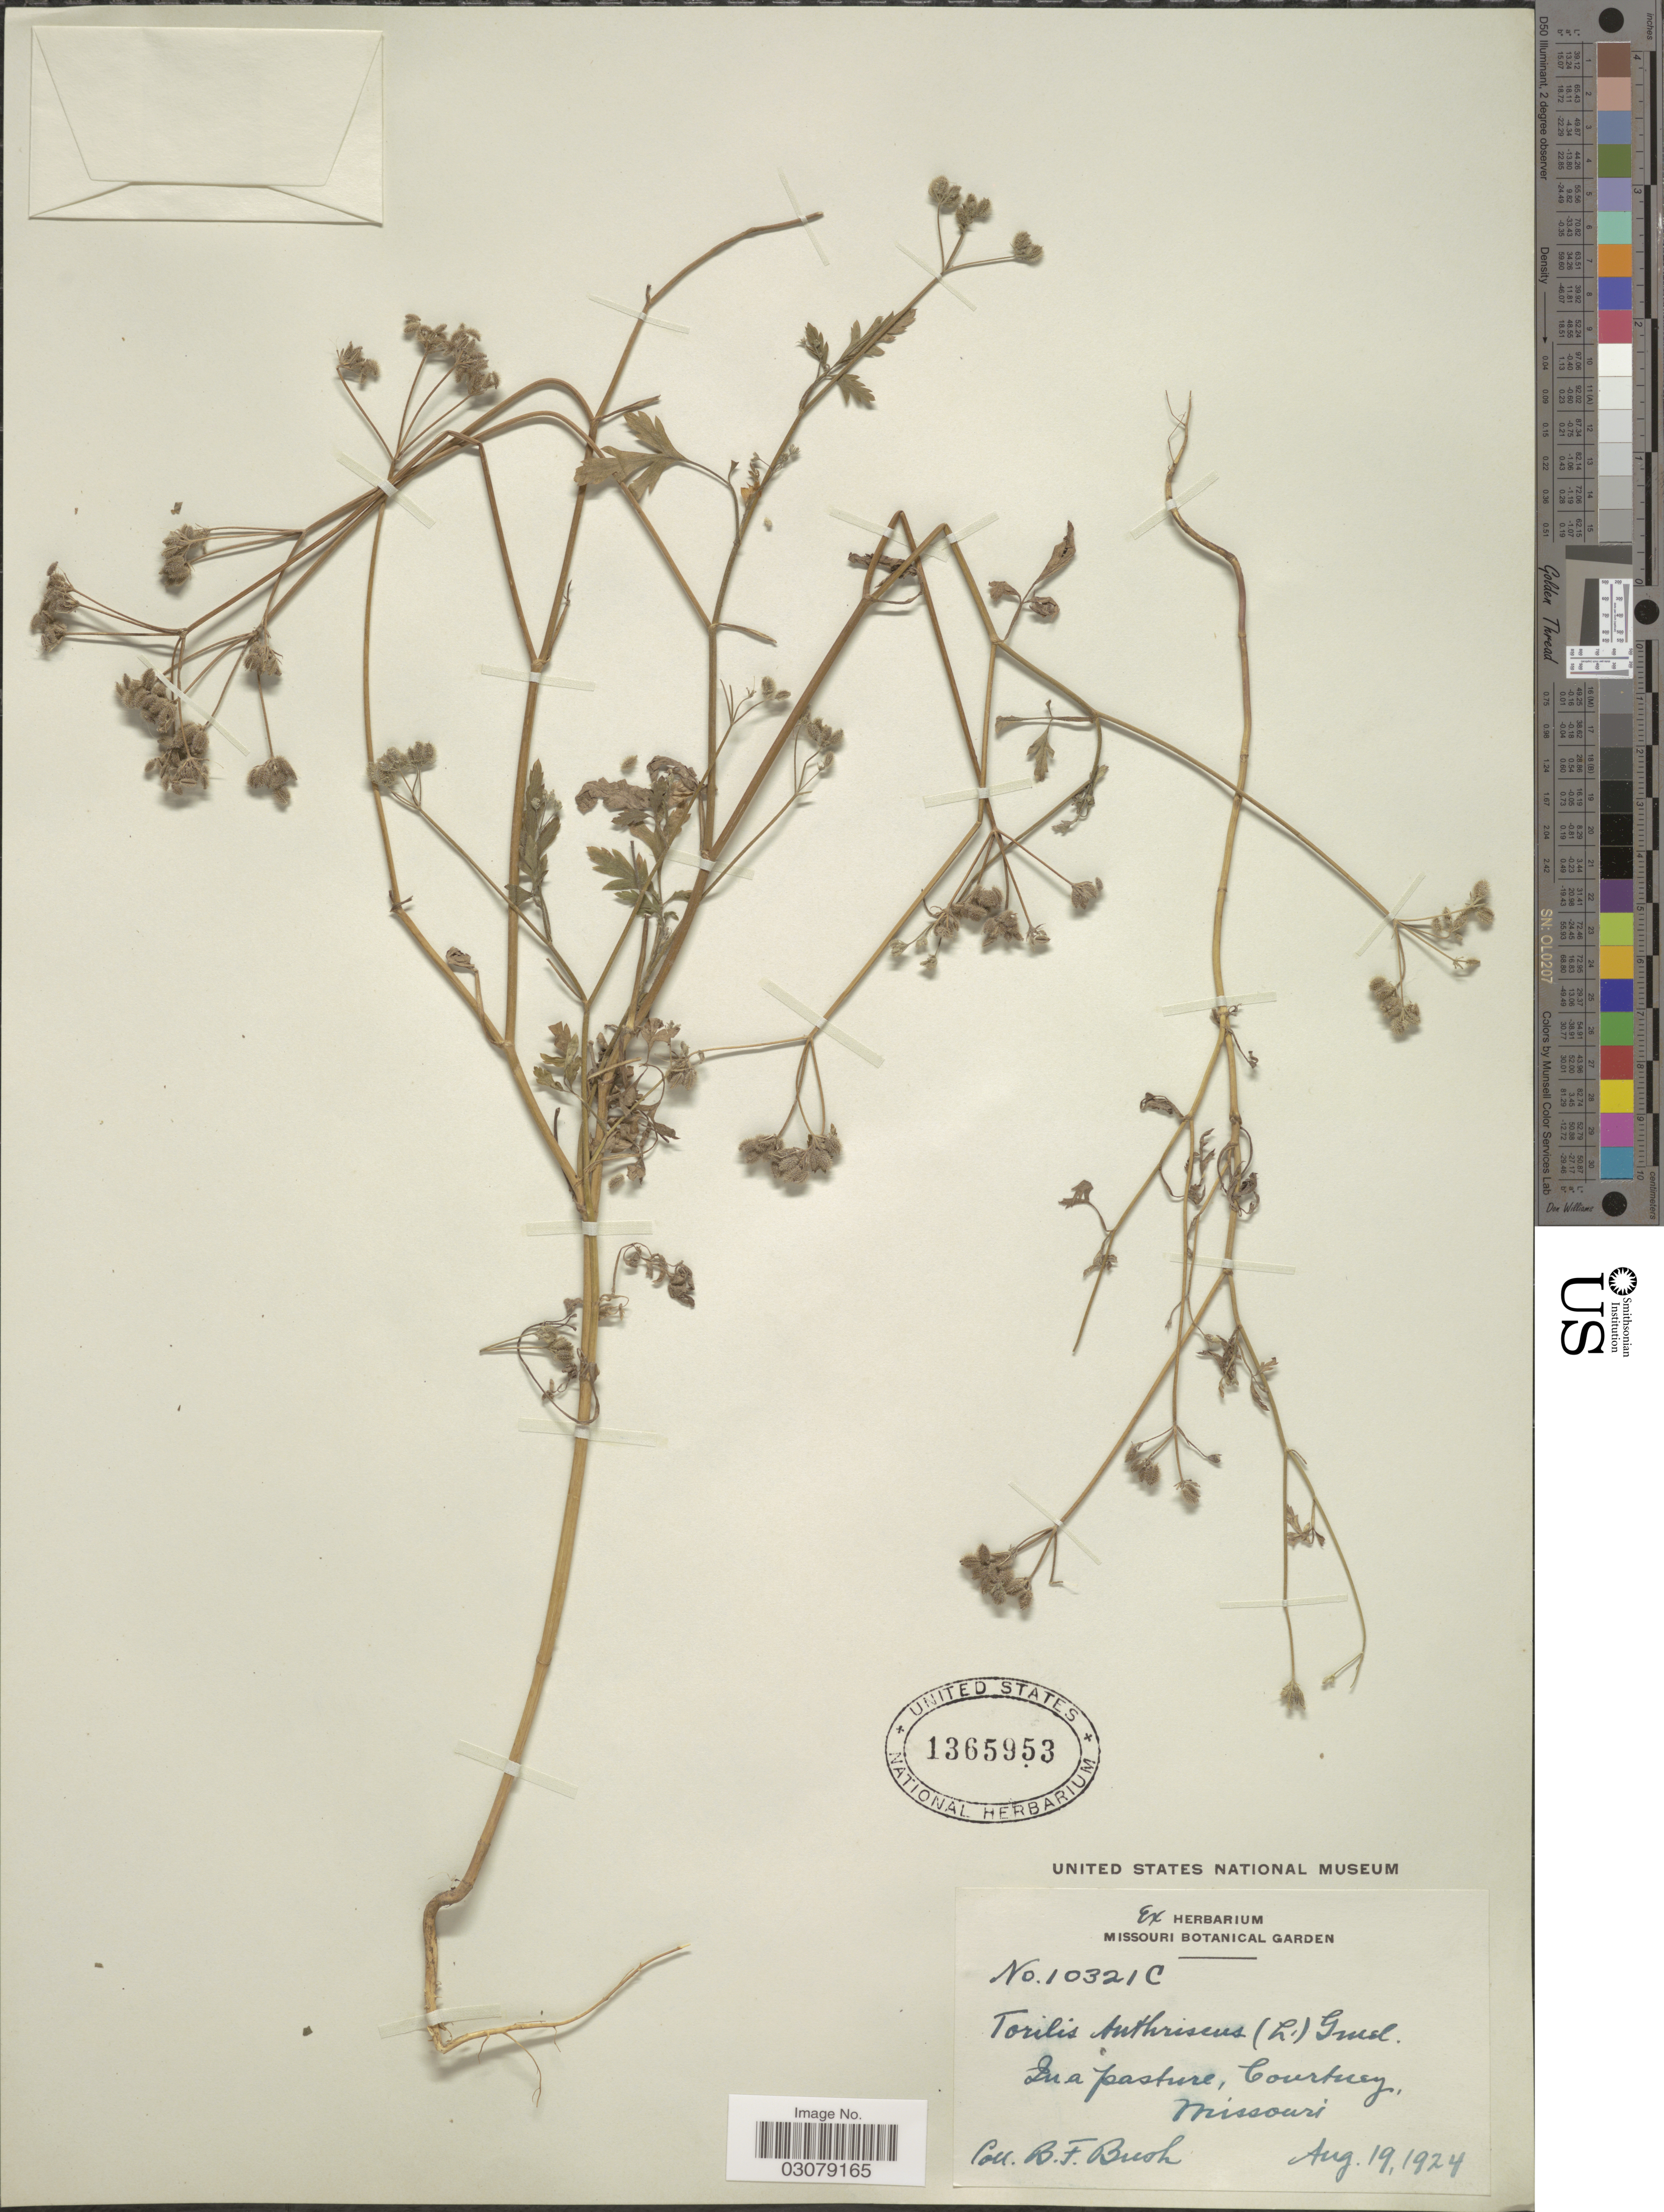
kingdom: Plantae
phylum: Tracheophyta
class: Magnoliopsida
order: Apiales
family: Apiaceae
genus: Torilis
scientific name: Torilis japonica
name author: (Houtt.) DC.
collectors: B. F. Bush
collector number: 10321C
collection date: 1924-08-19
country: United States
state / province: Missouri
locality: In a pasture, Courtney.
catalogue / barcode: US 1365953